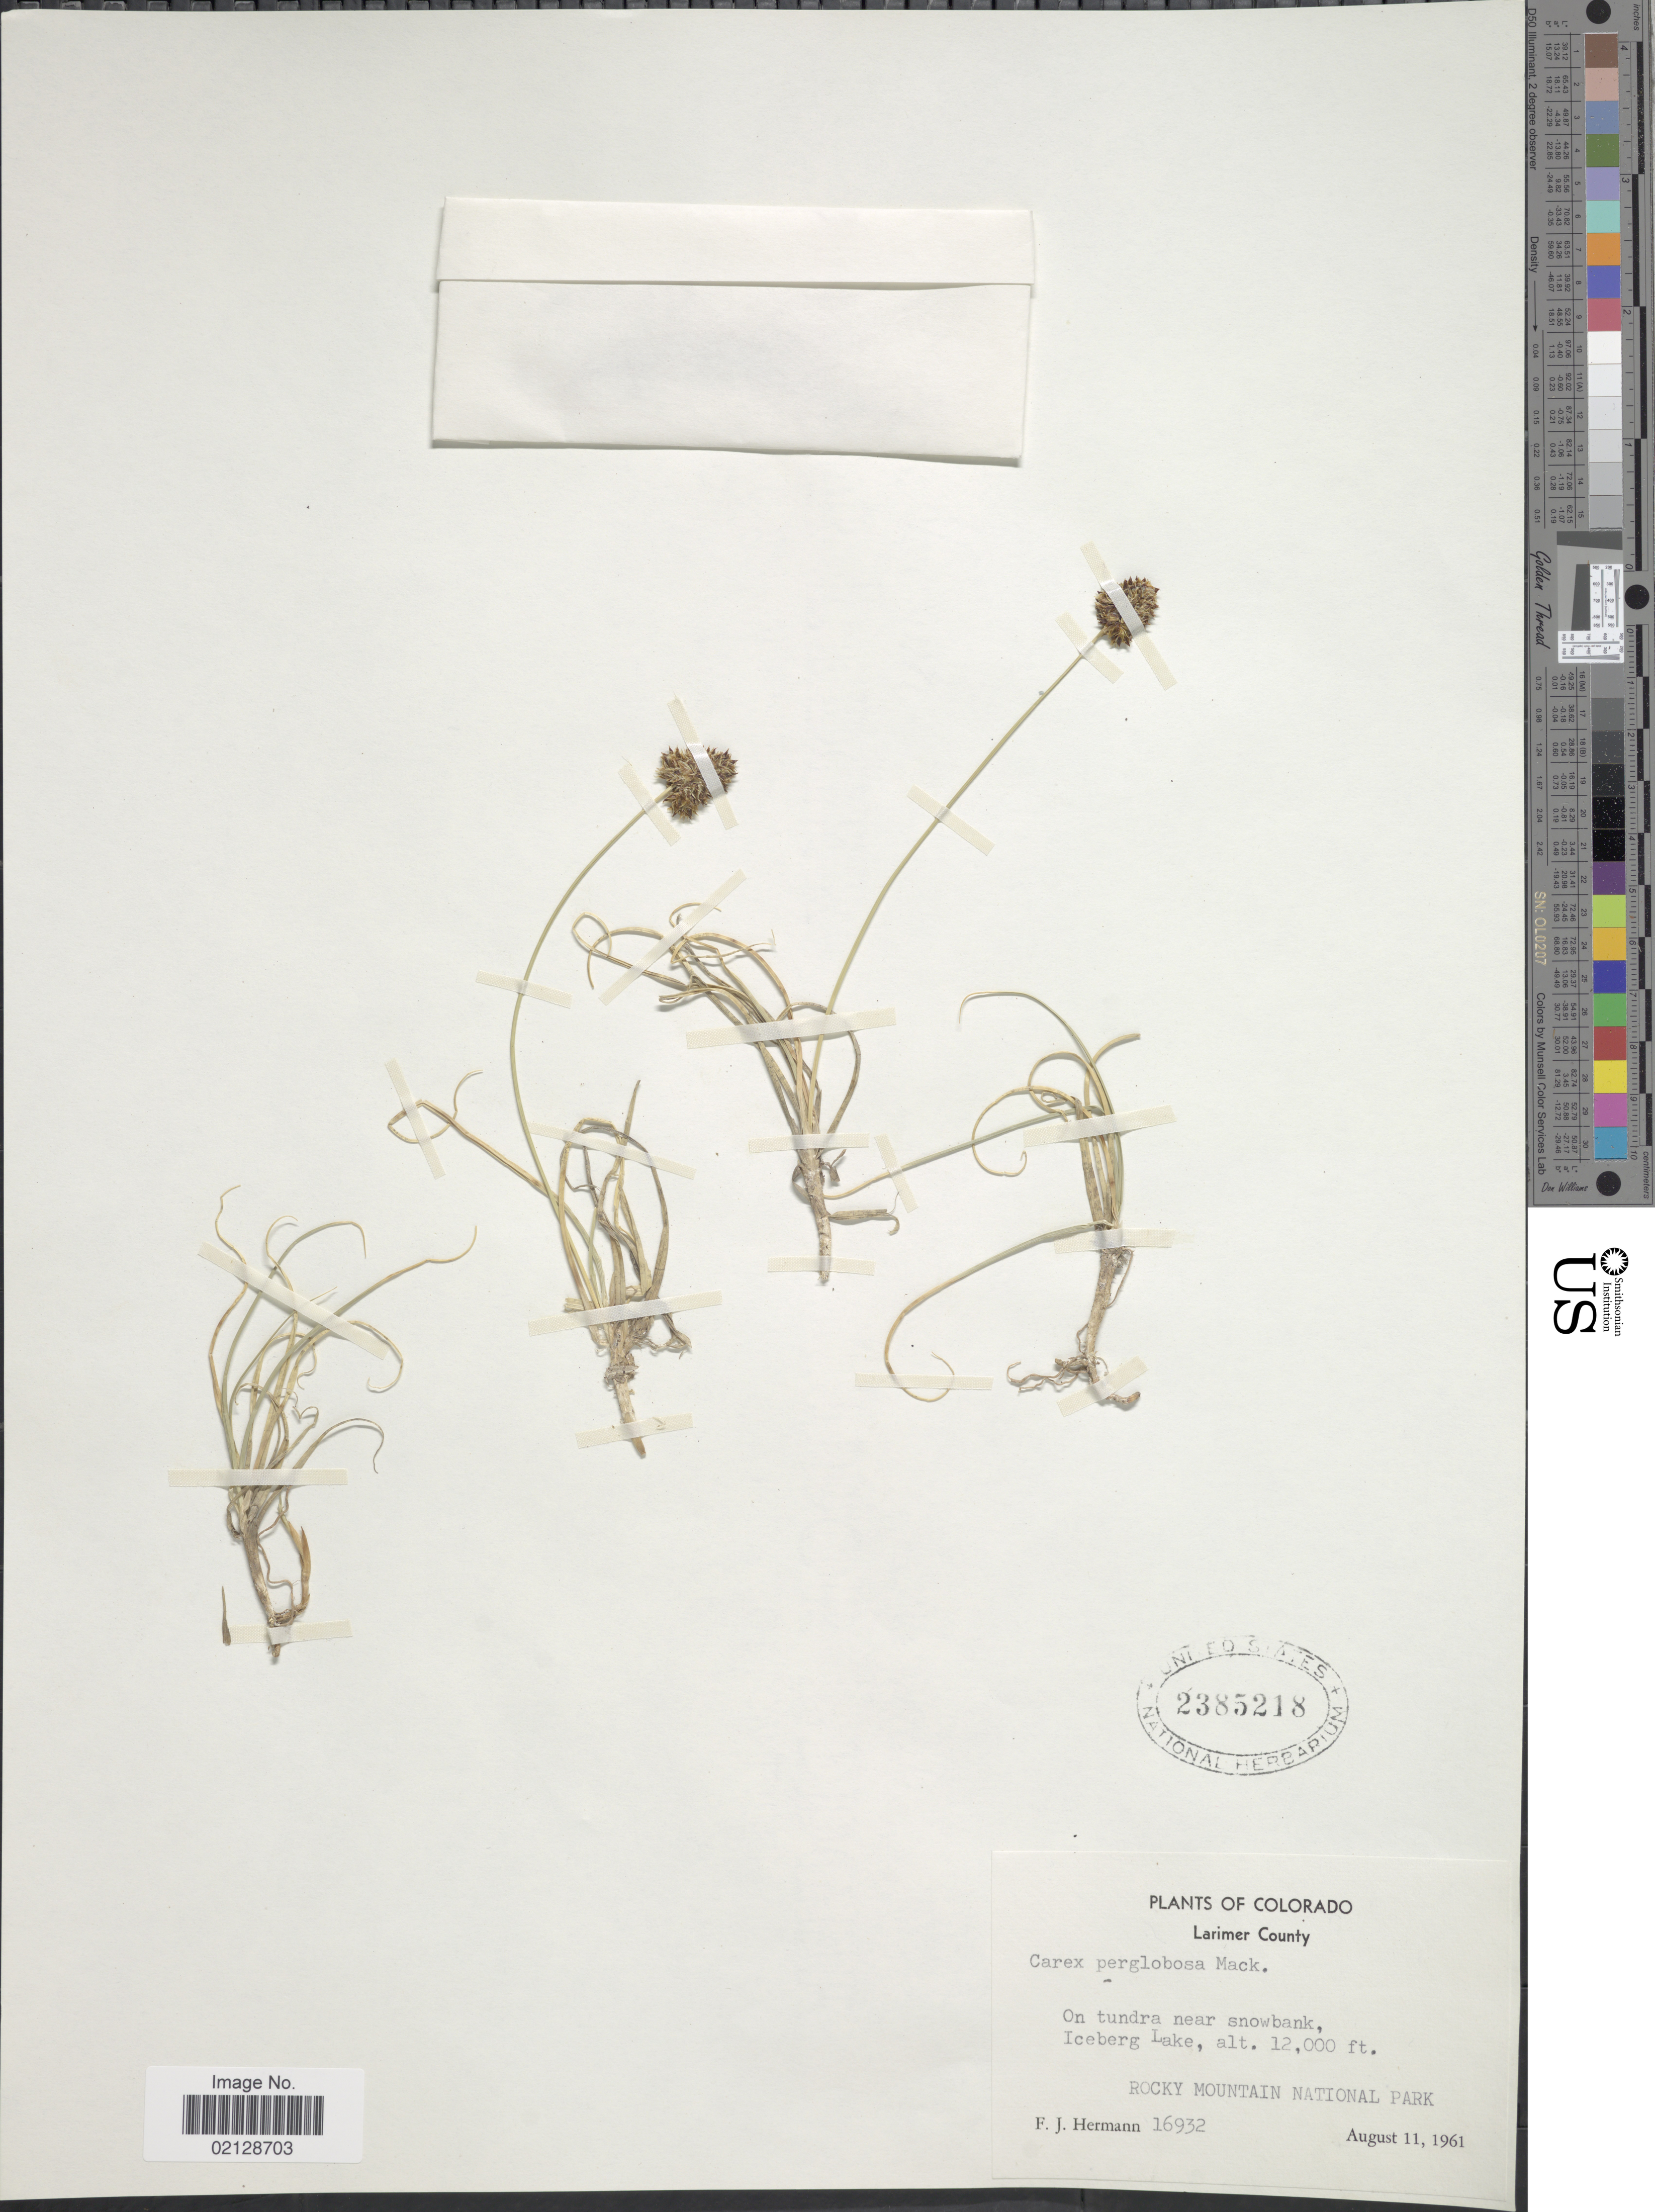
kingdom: Plantae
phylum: Tracheophyta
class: Liliopsida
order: Poales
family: Cyperaceae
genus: Carex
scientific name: Carex perglobosa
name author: Mack.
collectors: F. J. Hermann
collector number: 16932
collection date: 1961-08-11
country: United States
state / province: Colorado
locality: Larimer County, On tundra near snowbank, Iceberg Lake, Rocky Mountain National Park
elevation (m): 3658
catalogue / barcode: US 12385218